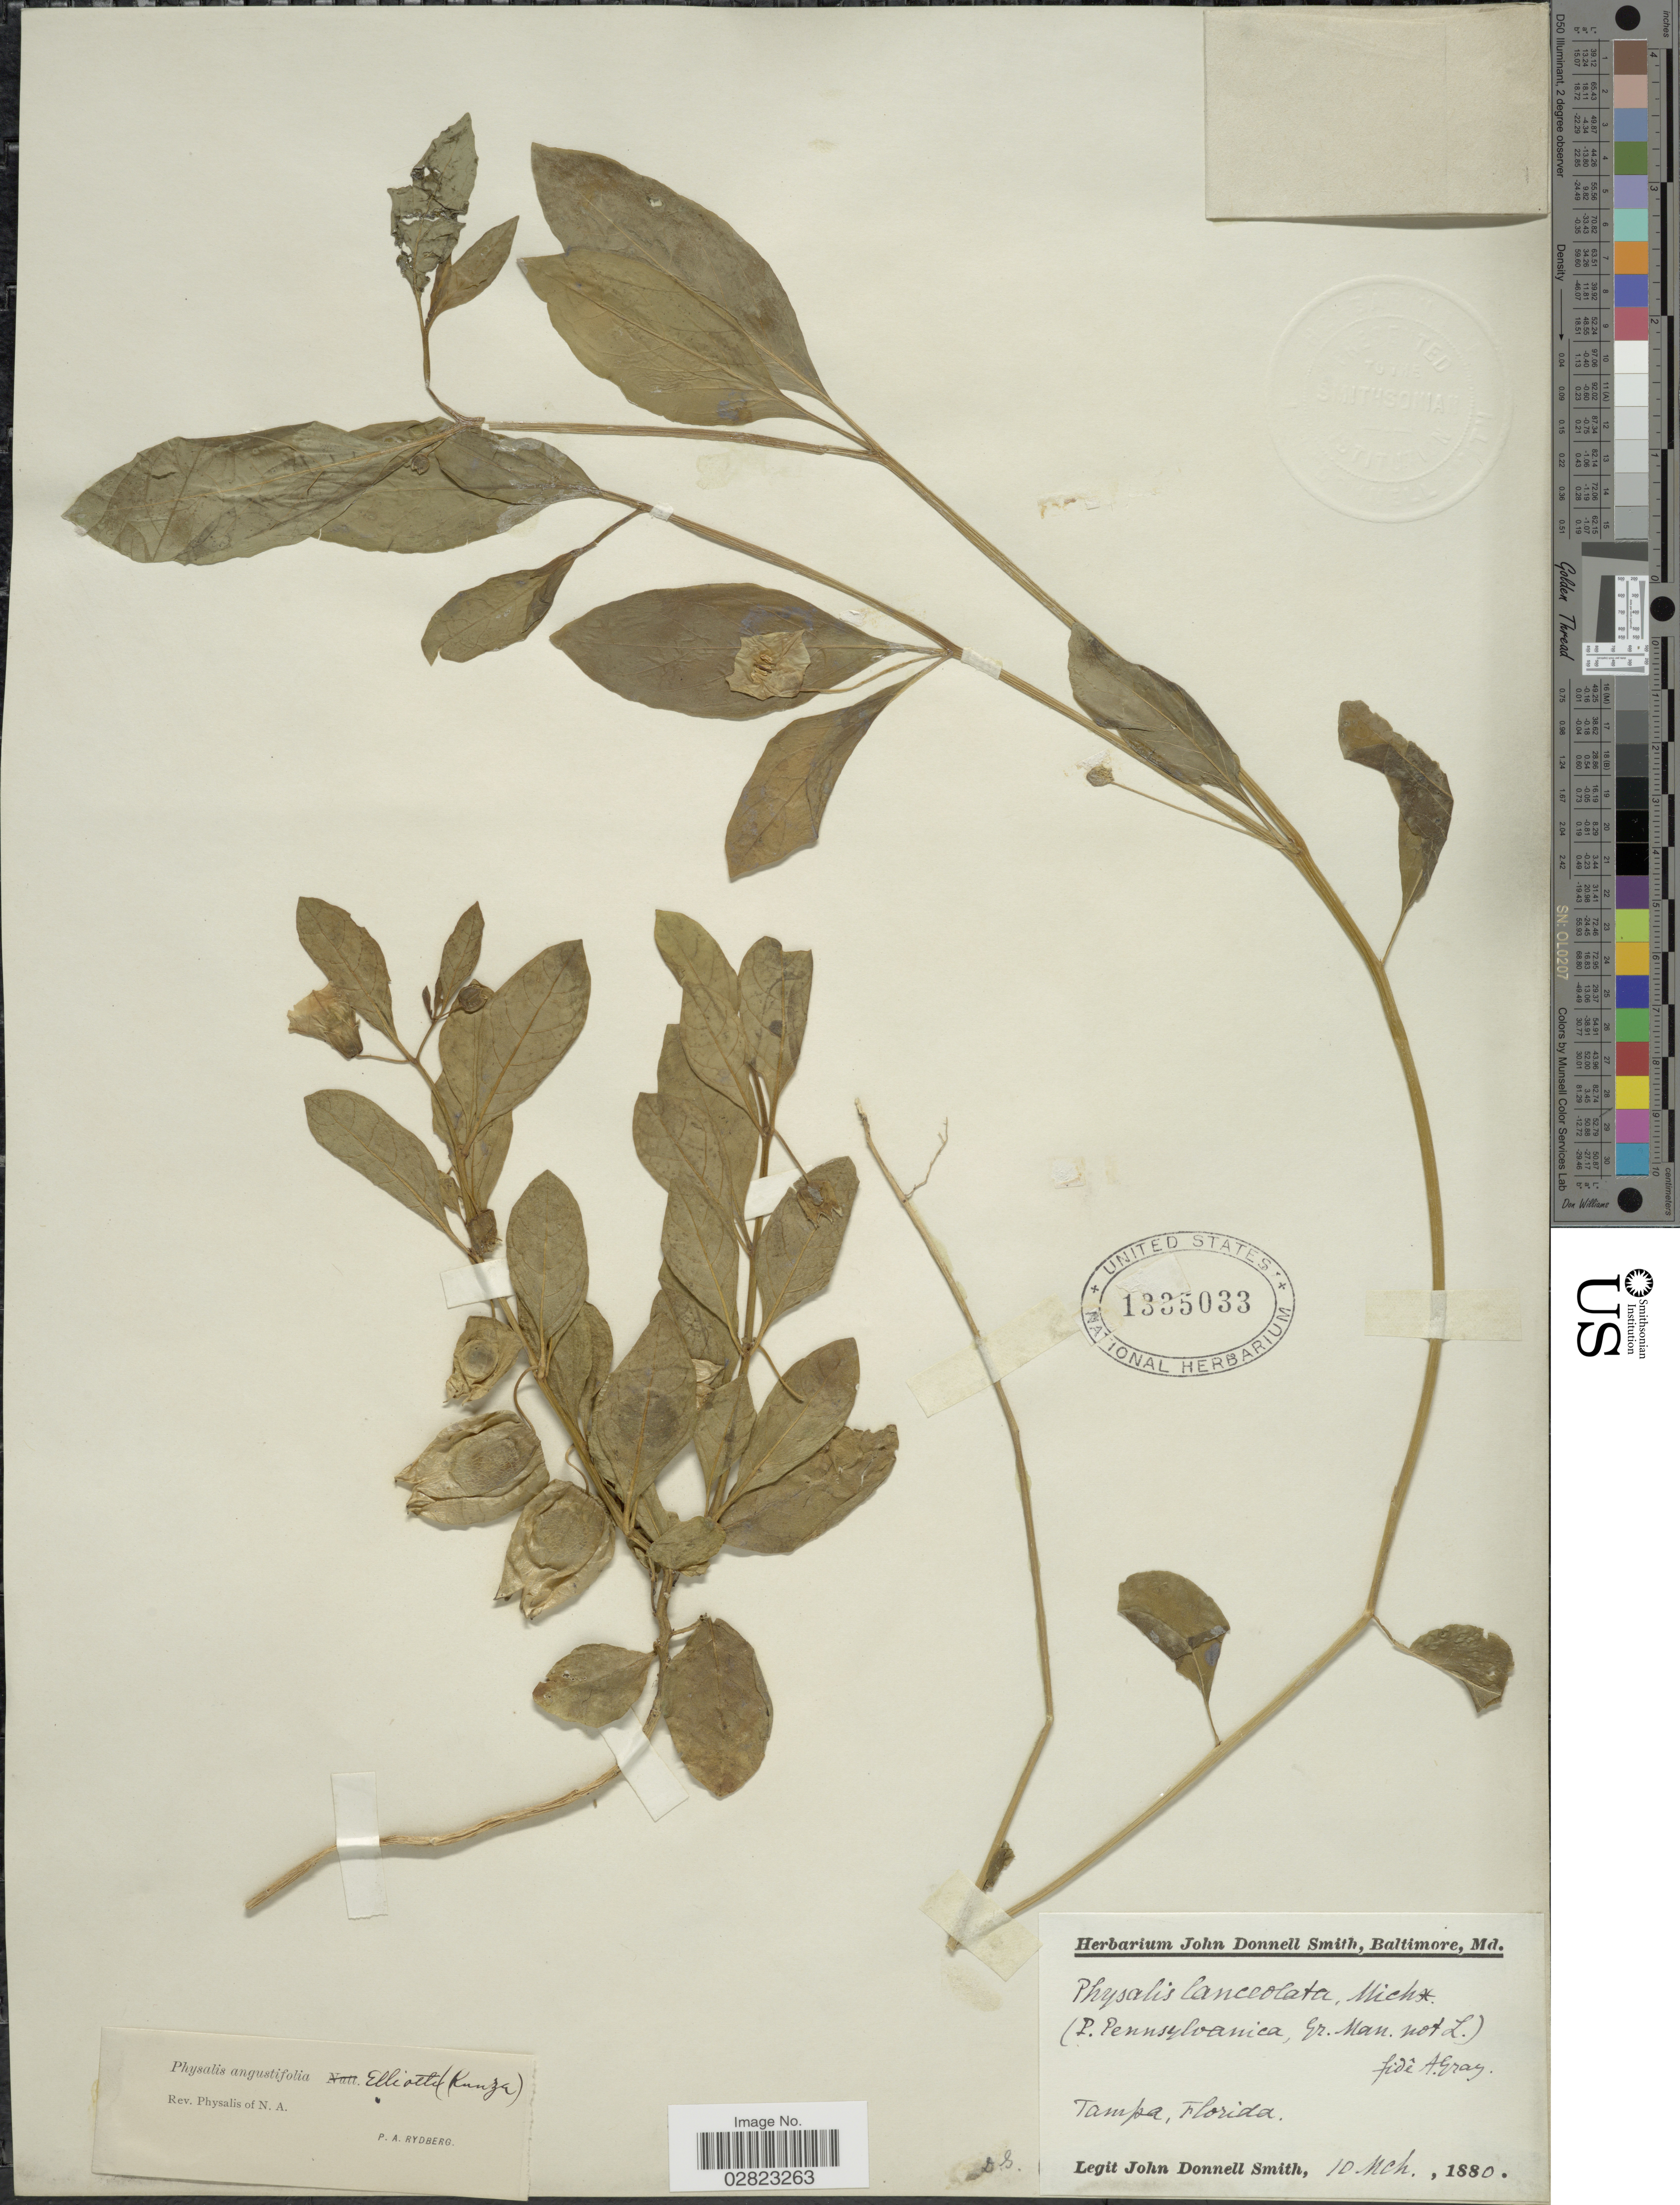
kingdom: Plantae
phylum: Tracheophyta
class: Magnoliopsida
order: Solanales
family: Solanaceae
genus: Physalis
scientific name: Physalis elliottii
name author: Kunze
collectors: J. Donnell Smith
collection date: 1880-03-10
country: United States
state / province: Florida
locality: Tampa.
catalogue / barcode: US 1335033